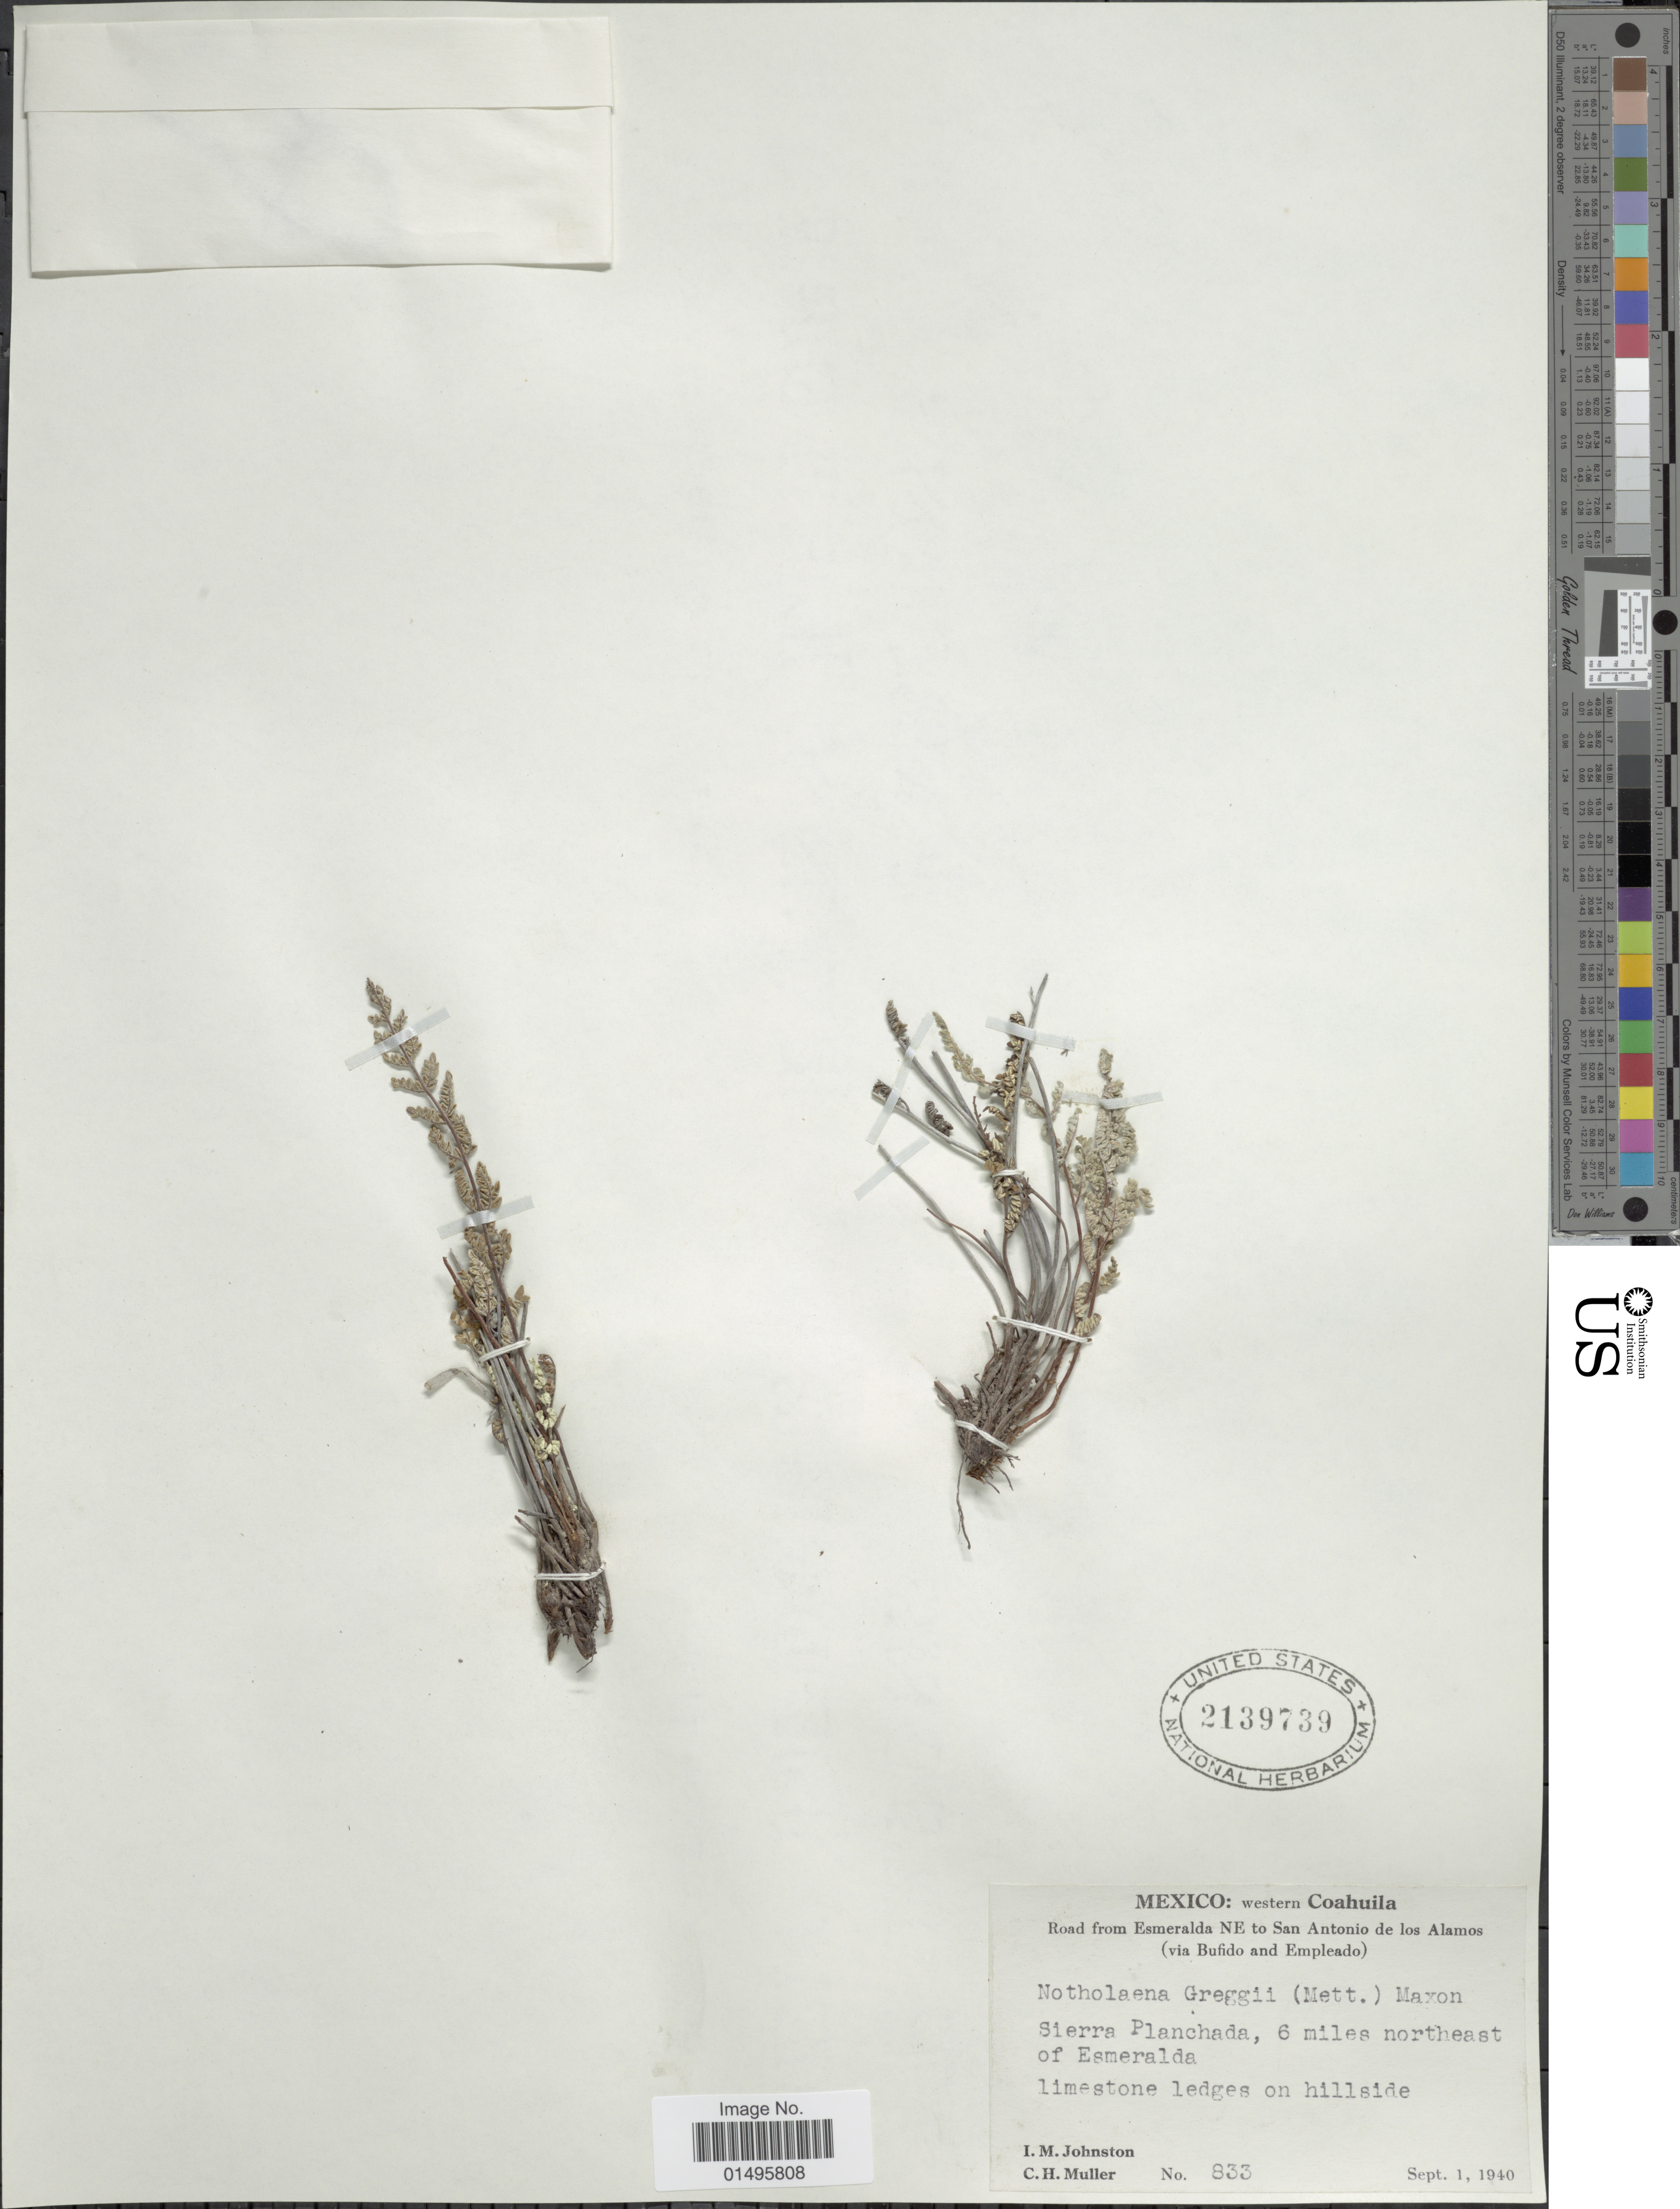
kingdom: Plantae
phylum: Tracheophyta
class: Polypodiopsida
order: Polypodiales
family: Pteridaceae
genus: Notholaena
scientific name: Notholaena greggii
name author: (Mett.) Maxon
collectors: I.M. Johnston & C. H. Müller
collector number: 833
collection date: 1940-09-01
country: Mexico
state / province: Coahuila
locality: Mexico, Western Coahuila, road from Esmeralda NE to San Antonio de los Alamos (via Bufido and Empleado). Sierra Planchada, 6 miles northeast of Esmeralda.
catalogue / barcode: US 2139739